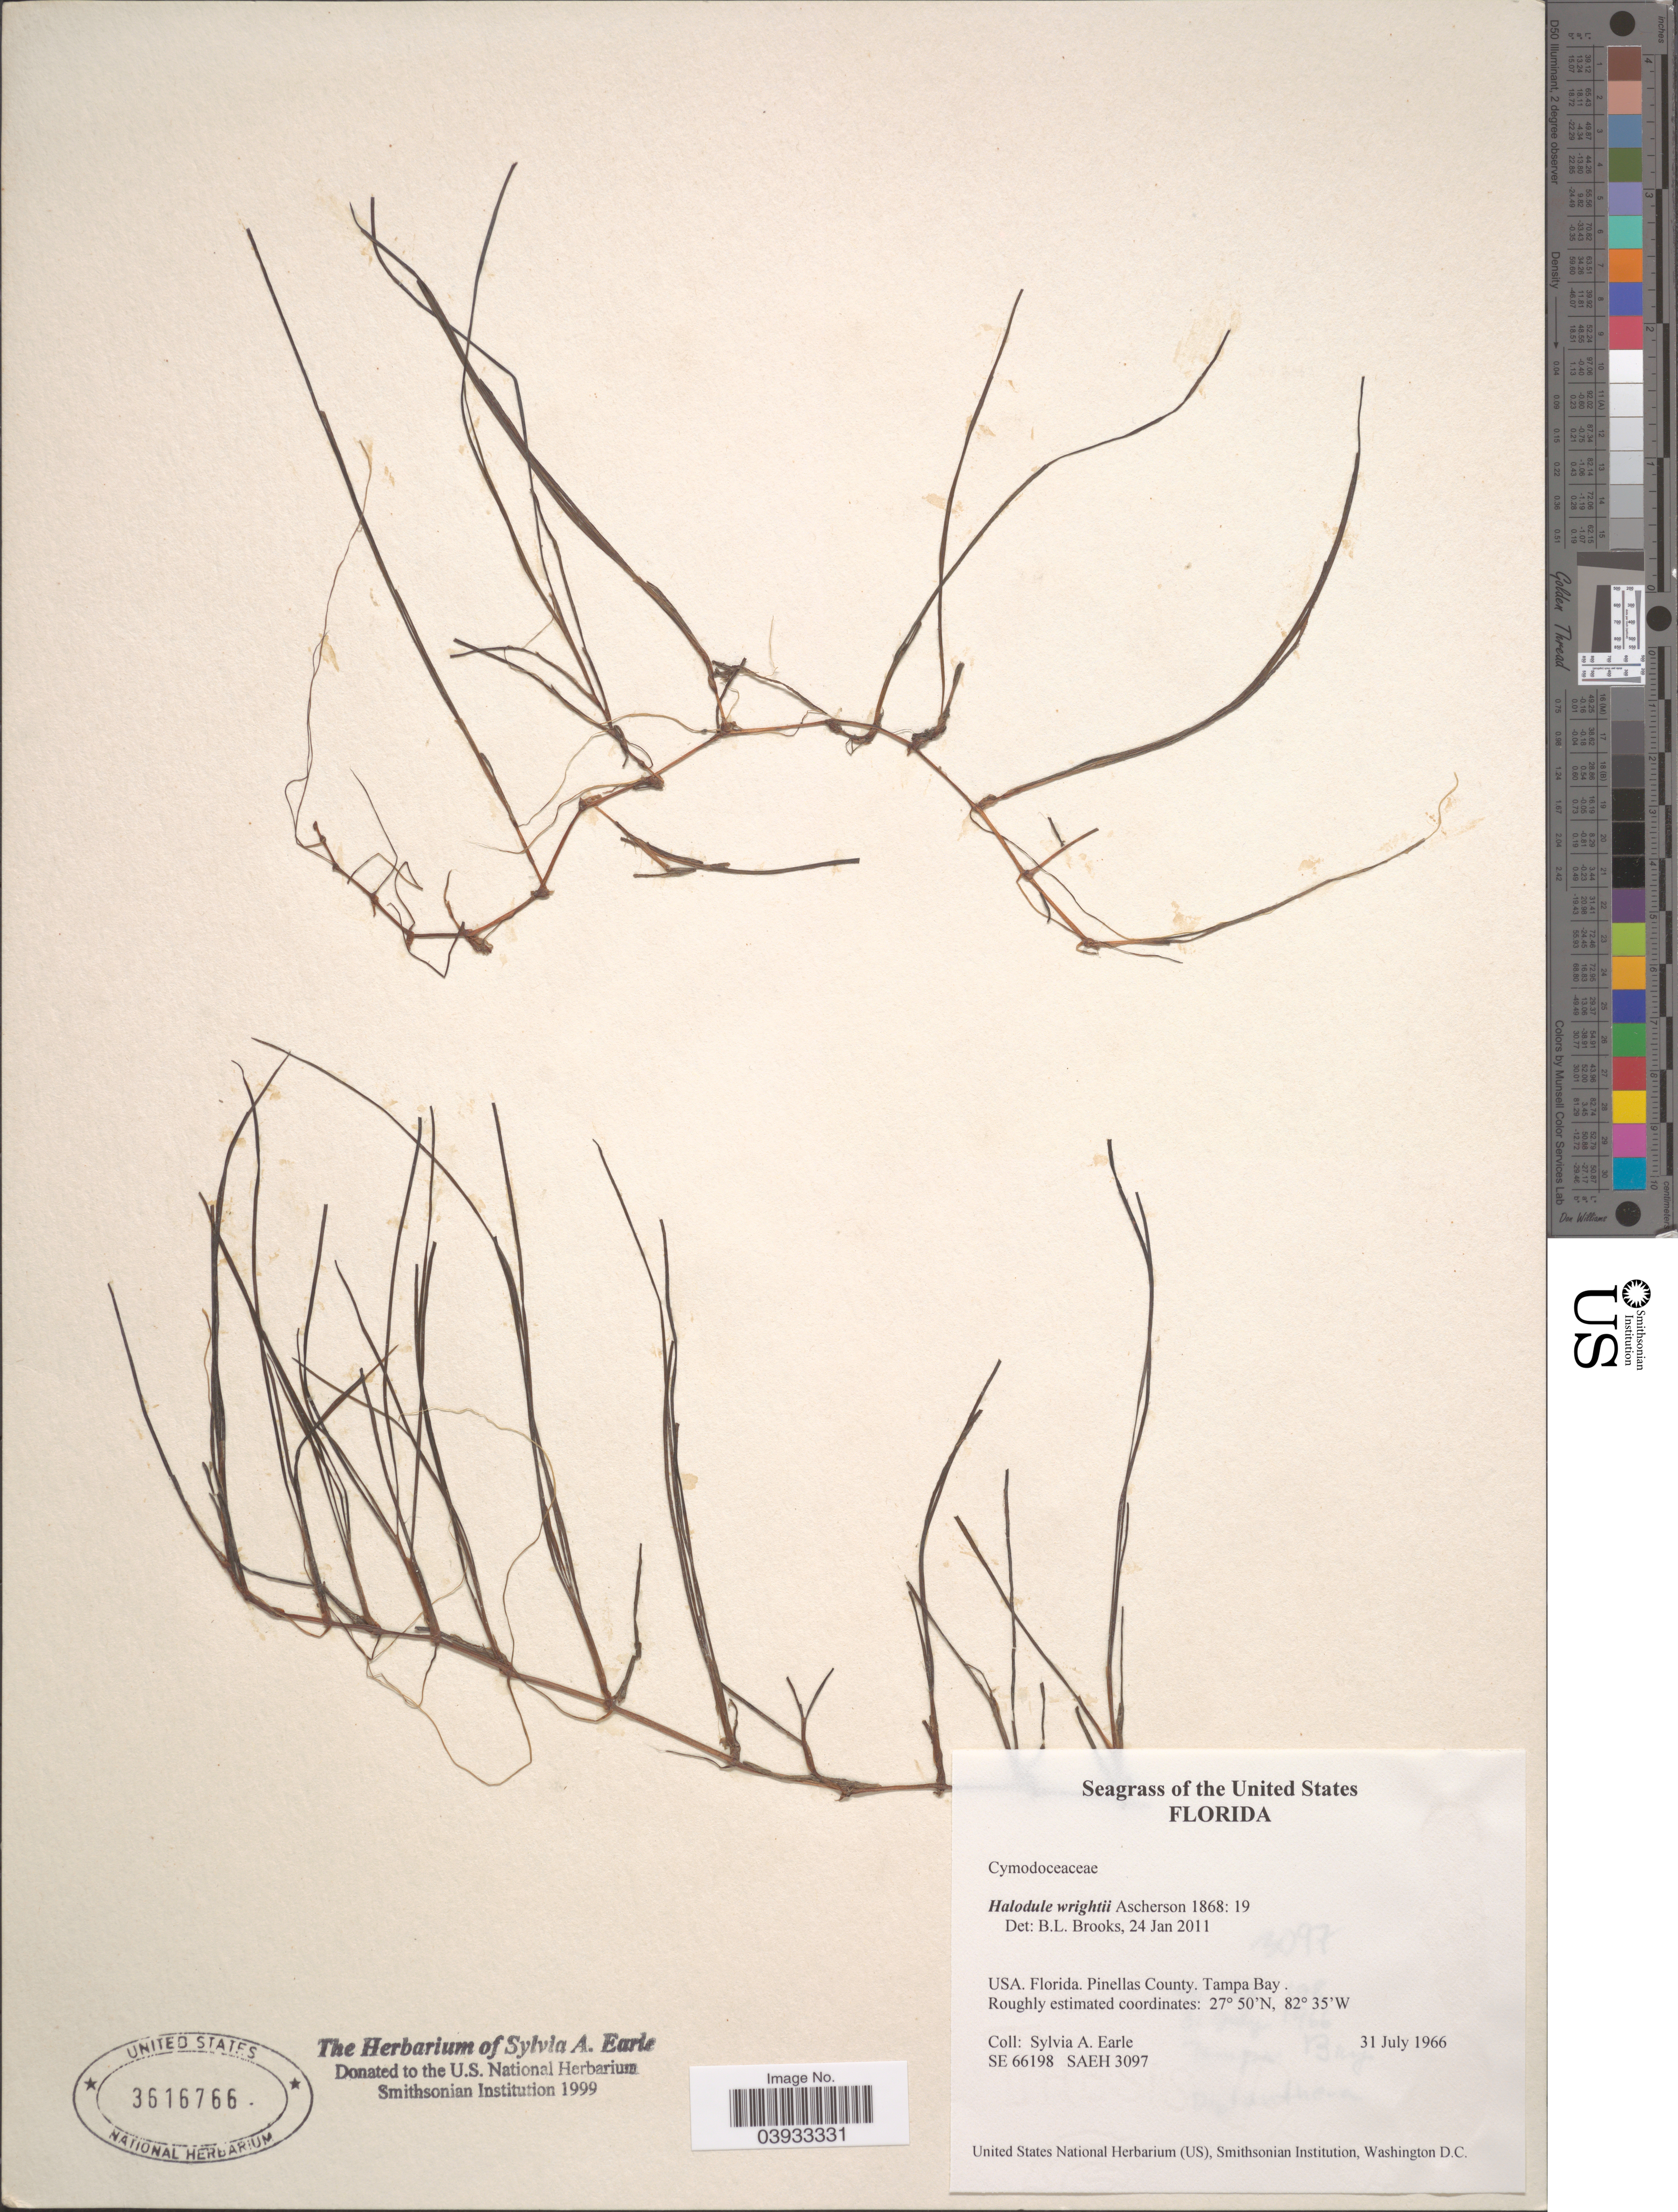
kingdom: Plantae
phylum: Tracheophyta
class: Liliopsida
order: Alismatales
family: Cymodoceaceae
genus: Halodule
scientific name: Halodule wrightii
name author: Asch.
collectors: S. A. Earle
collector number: SE66198/SAEH3097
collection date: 1966-07-31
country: United States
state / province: Florida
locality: Pinellas County. Tampa Bay.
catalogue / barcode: US 3616766